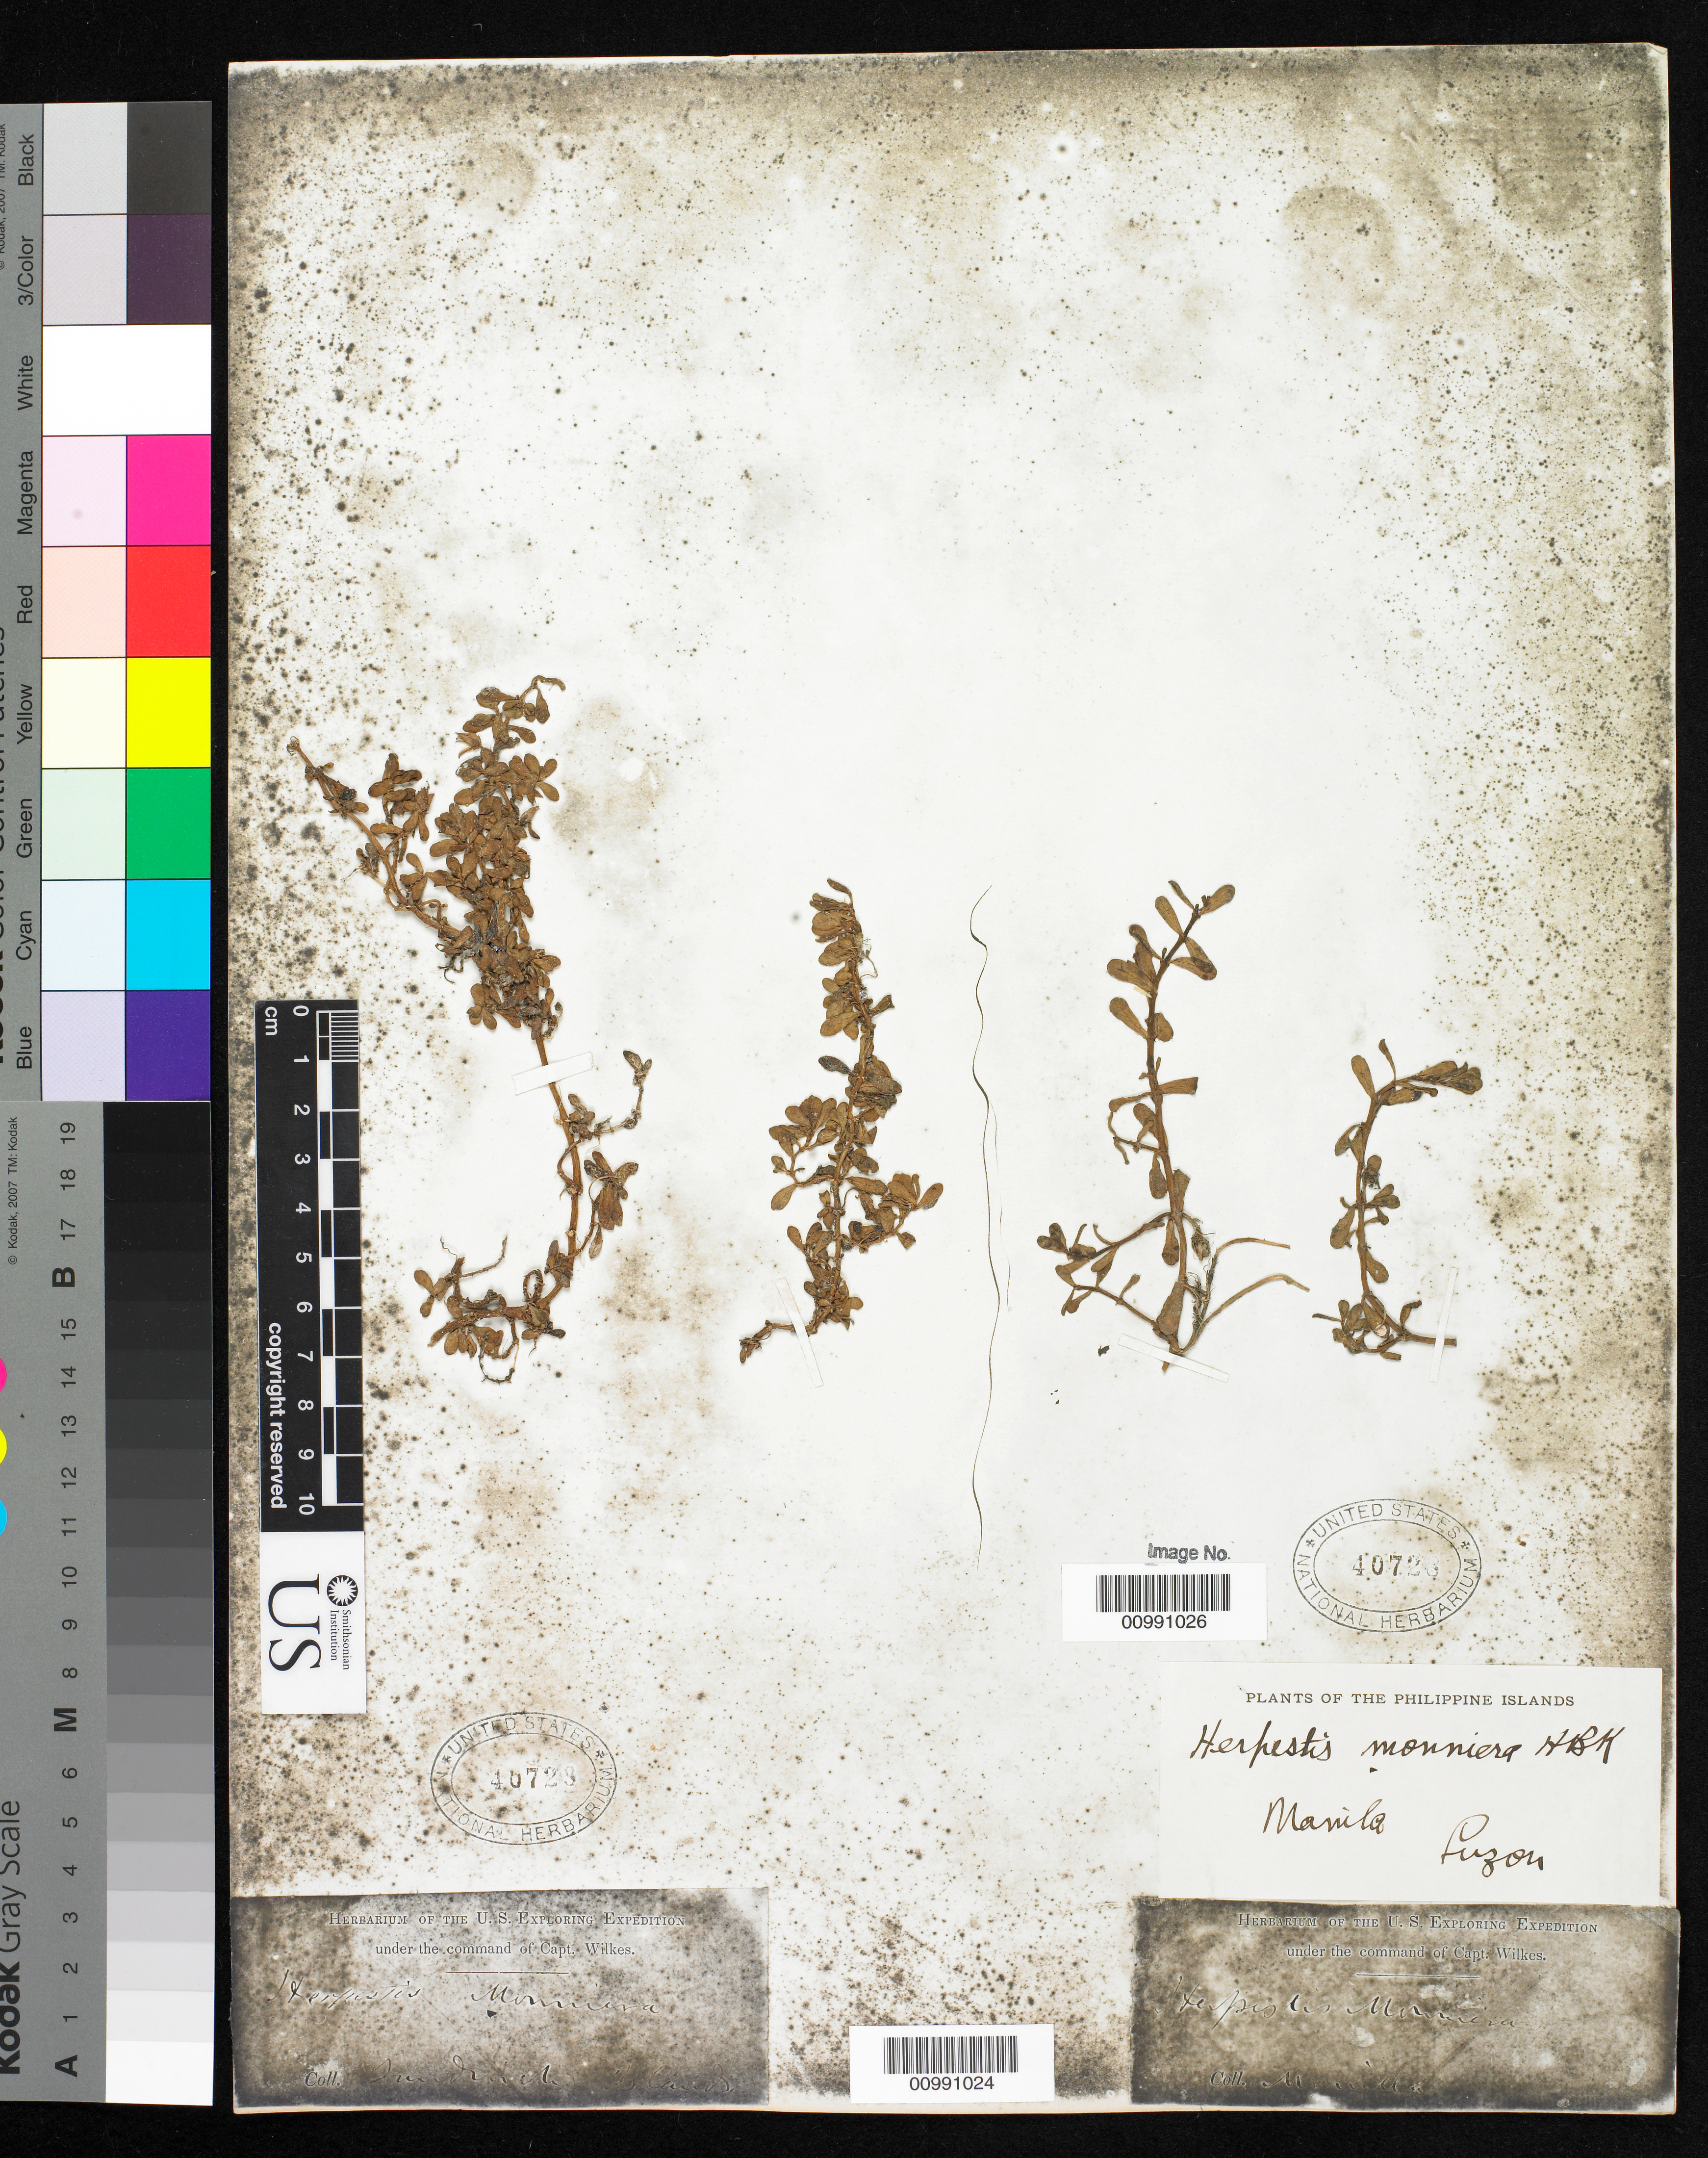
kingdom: Plantae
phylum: Tracheophyta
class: Magnoliopsida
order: Lamiales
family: Plantaginaceae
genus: Bacopa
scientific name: Bacopa monnieri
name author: (L.) Wettst.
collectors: Wilkes Explor. Exped.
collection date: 1838/1842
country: Philippines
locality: Mt. near Banos, Suconia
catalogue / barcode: US 40728